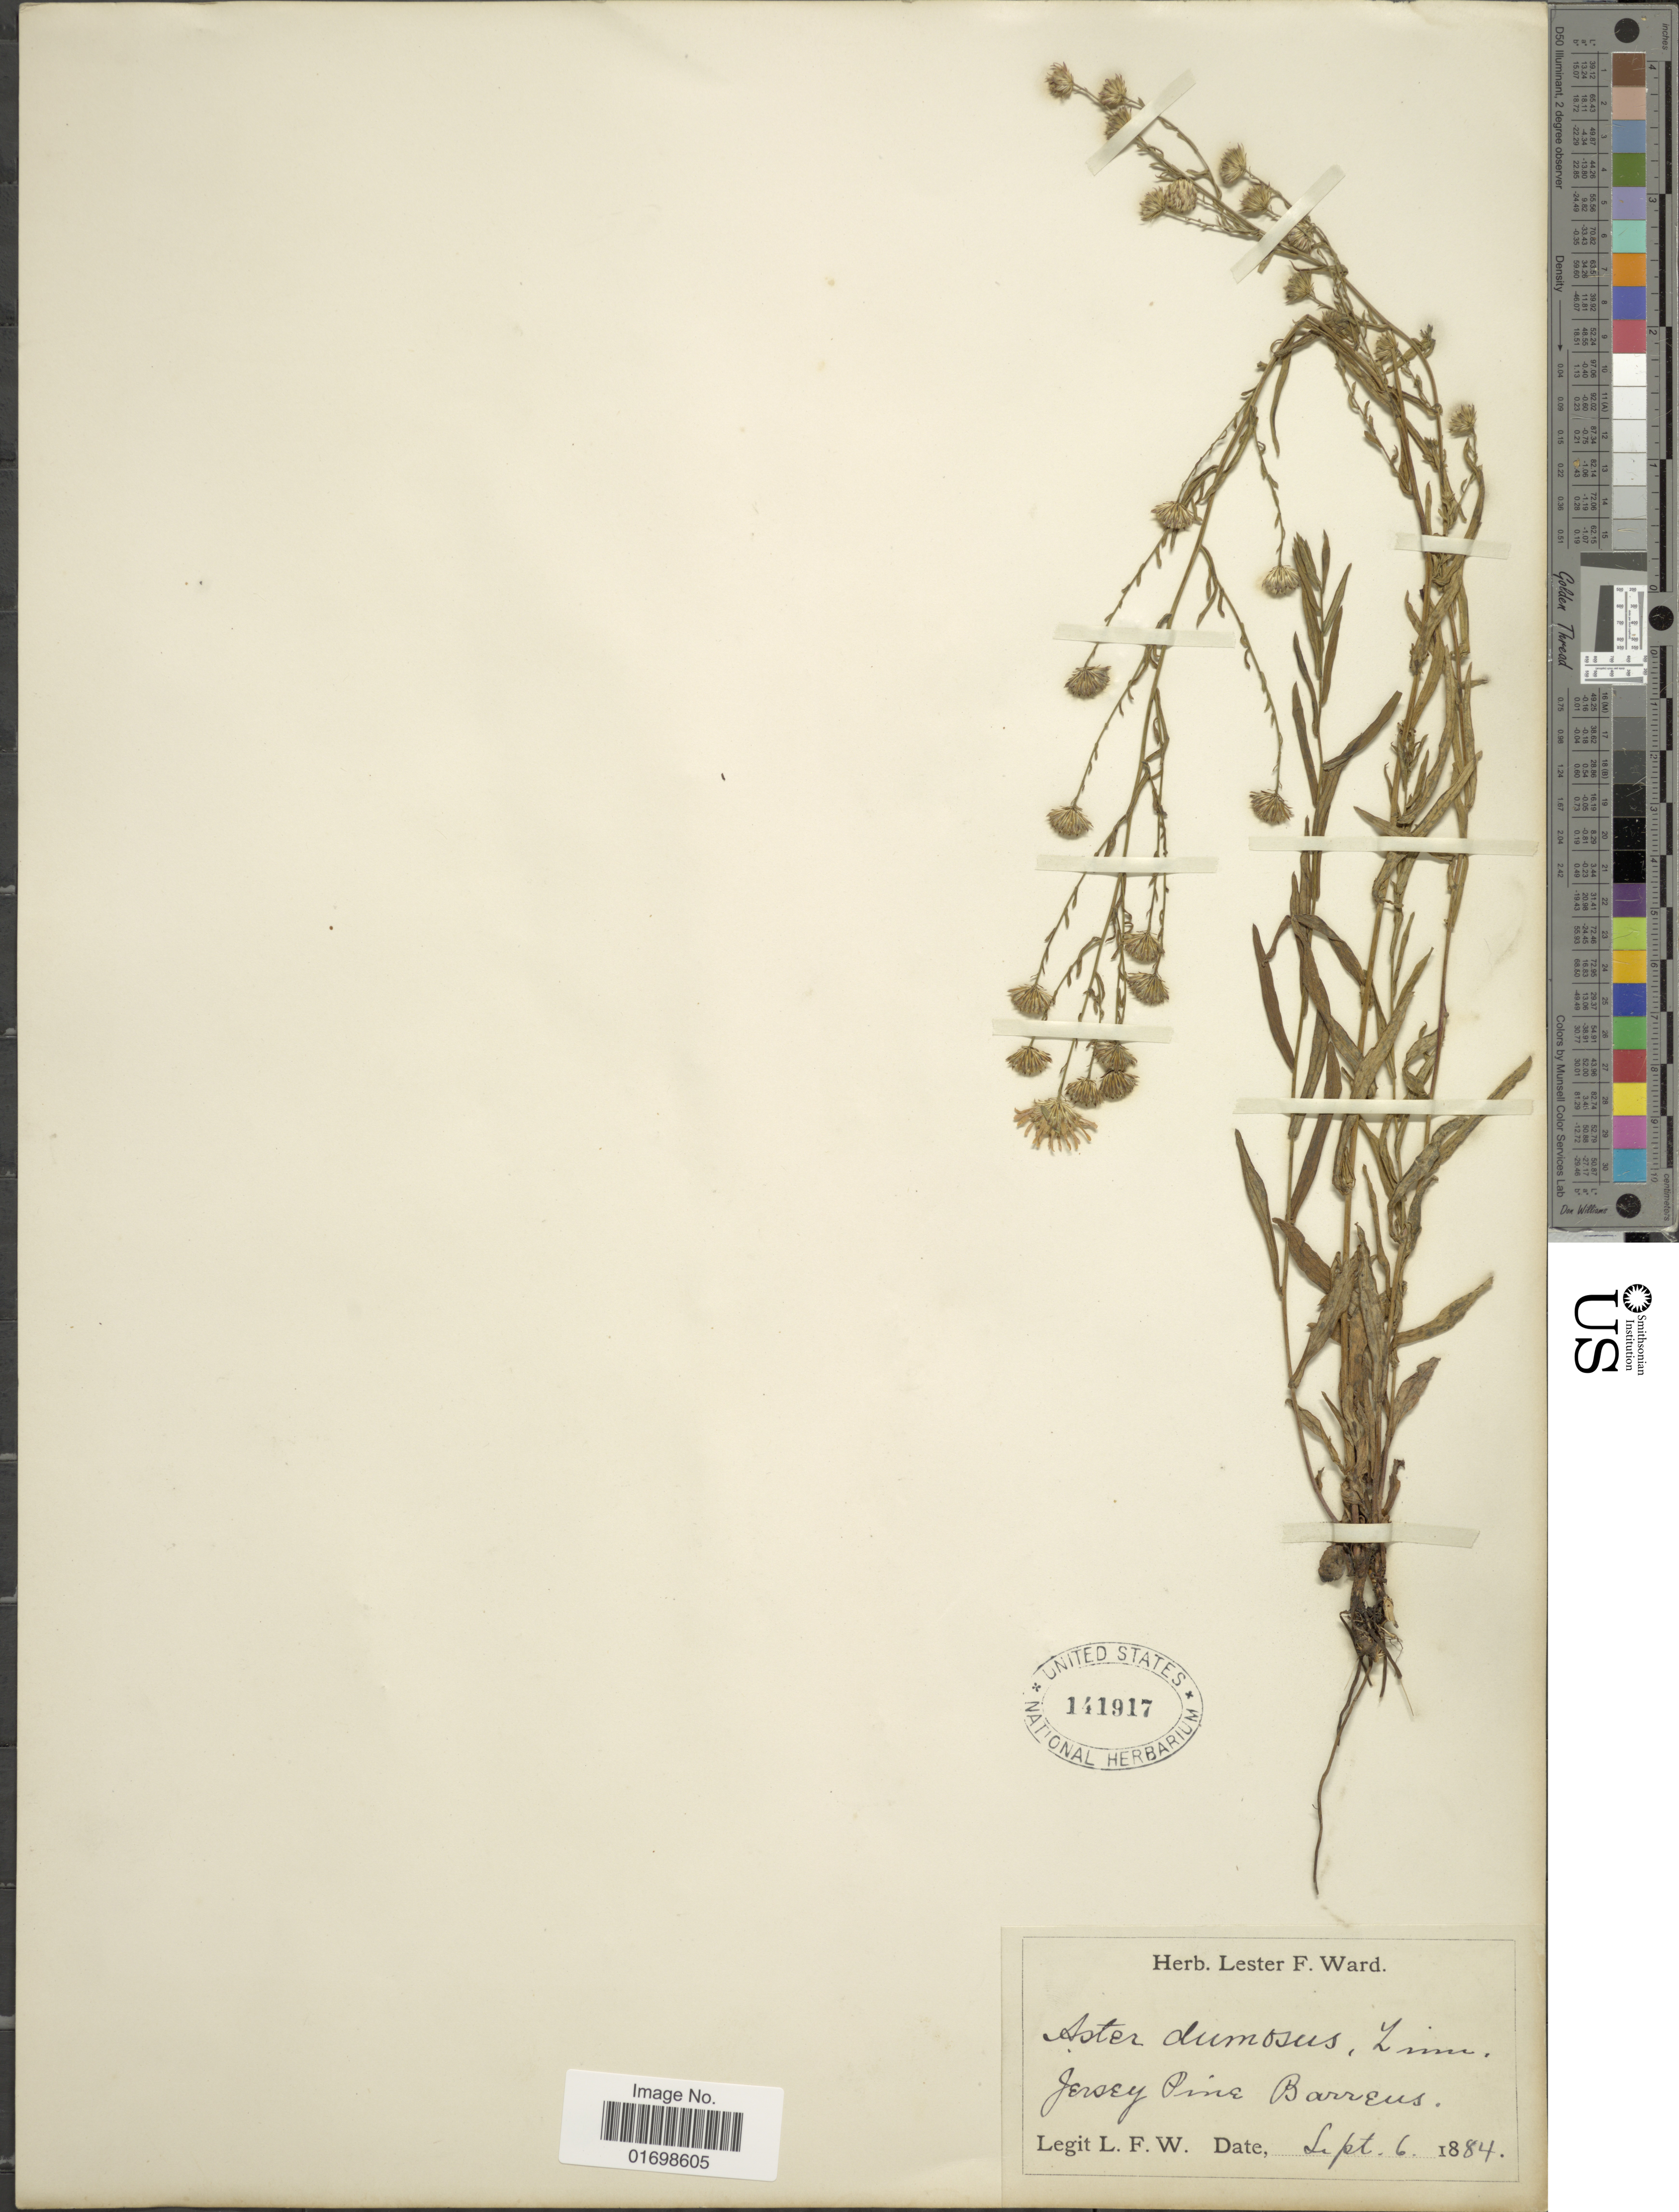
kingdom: Plantae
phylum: Tracheophyta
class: Magnoliopsida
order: Asterales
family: Asteraceae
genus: Symphyotrichum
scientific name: Symphyotrichum dumosum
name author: (L.) G.L. Nesom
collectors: L. F. Ward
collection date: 1884-09-06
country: United States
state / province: New Jersey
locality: Jersey Pine Barrens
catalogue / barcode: US 141917